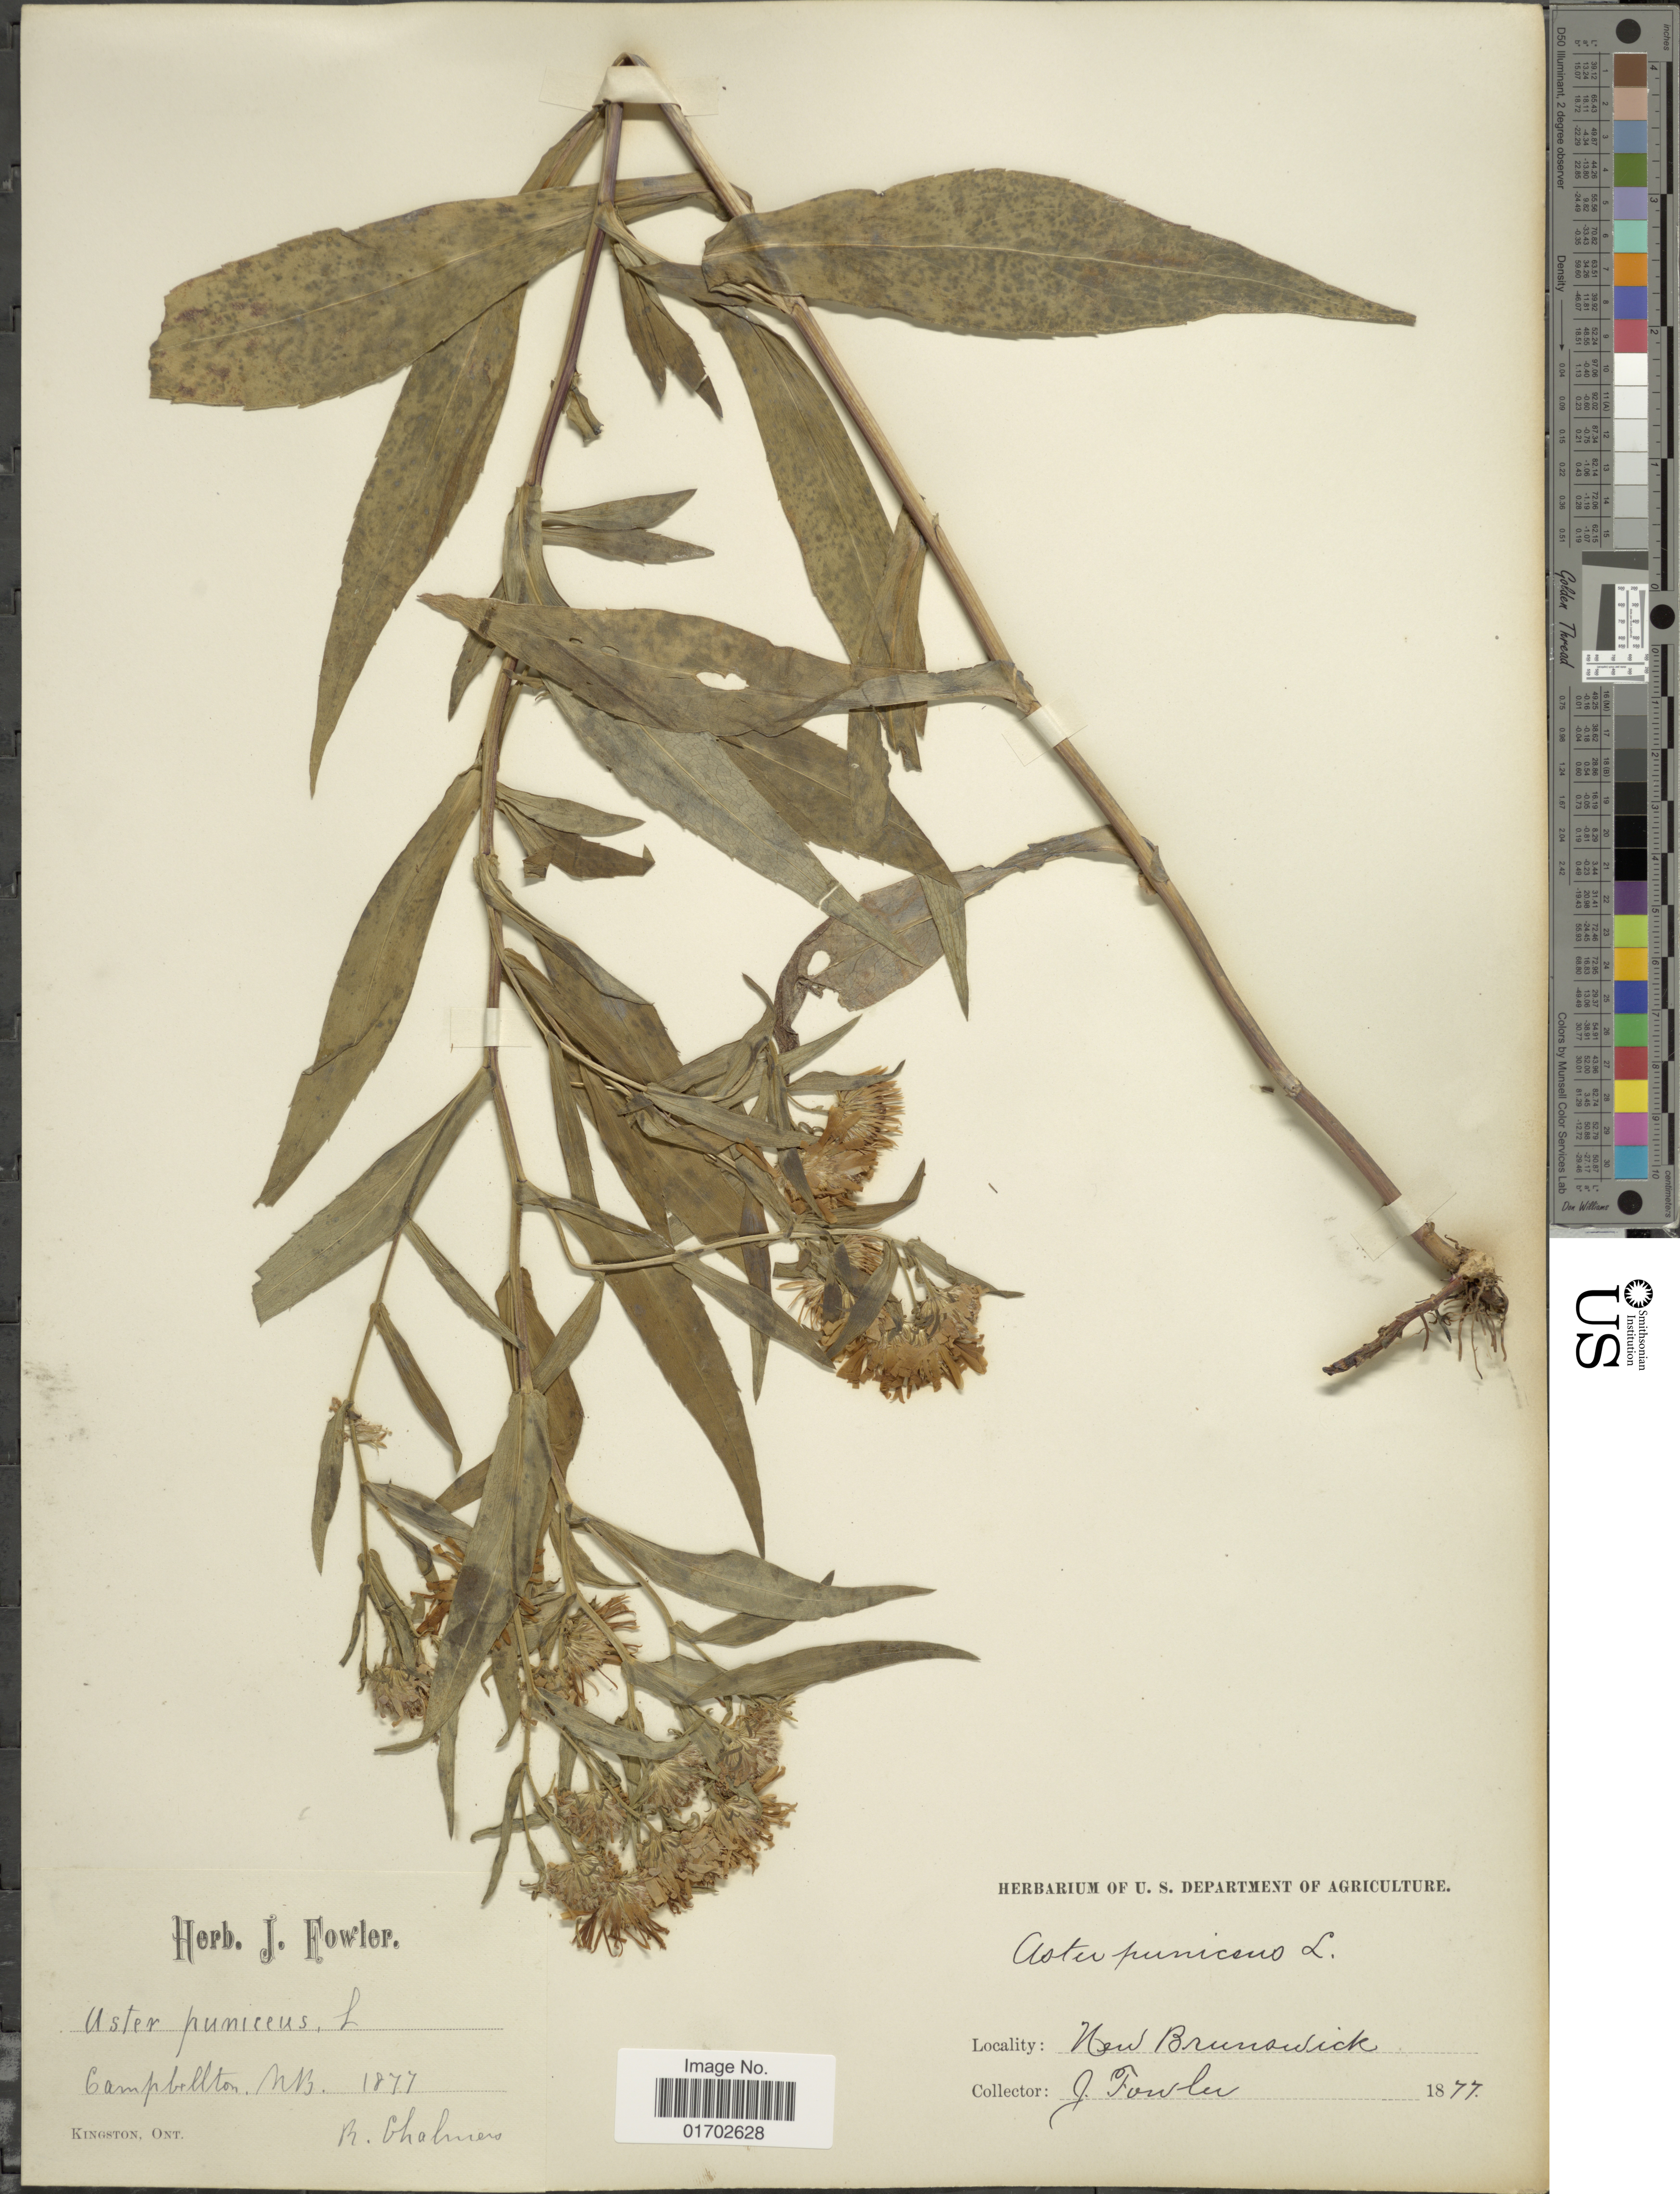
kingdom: Plantae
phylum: Tracheophyta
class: Magnoliopsida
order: Asterales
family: Asteraceae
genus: Symphyotrichum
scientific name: Symphyotrichum puniceum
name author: (L.) Á. Löve & D. Löve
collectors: J. P. Fowler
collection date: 1877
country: Canada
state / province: New Brunswick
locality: Campbellton